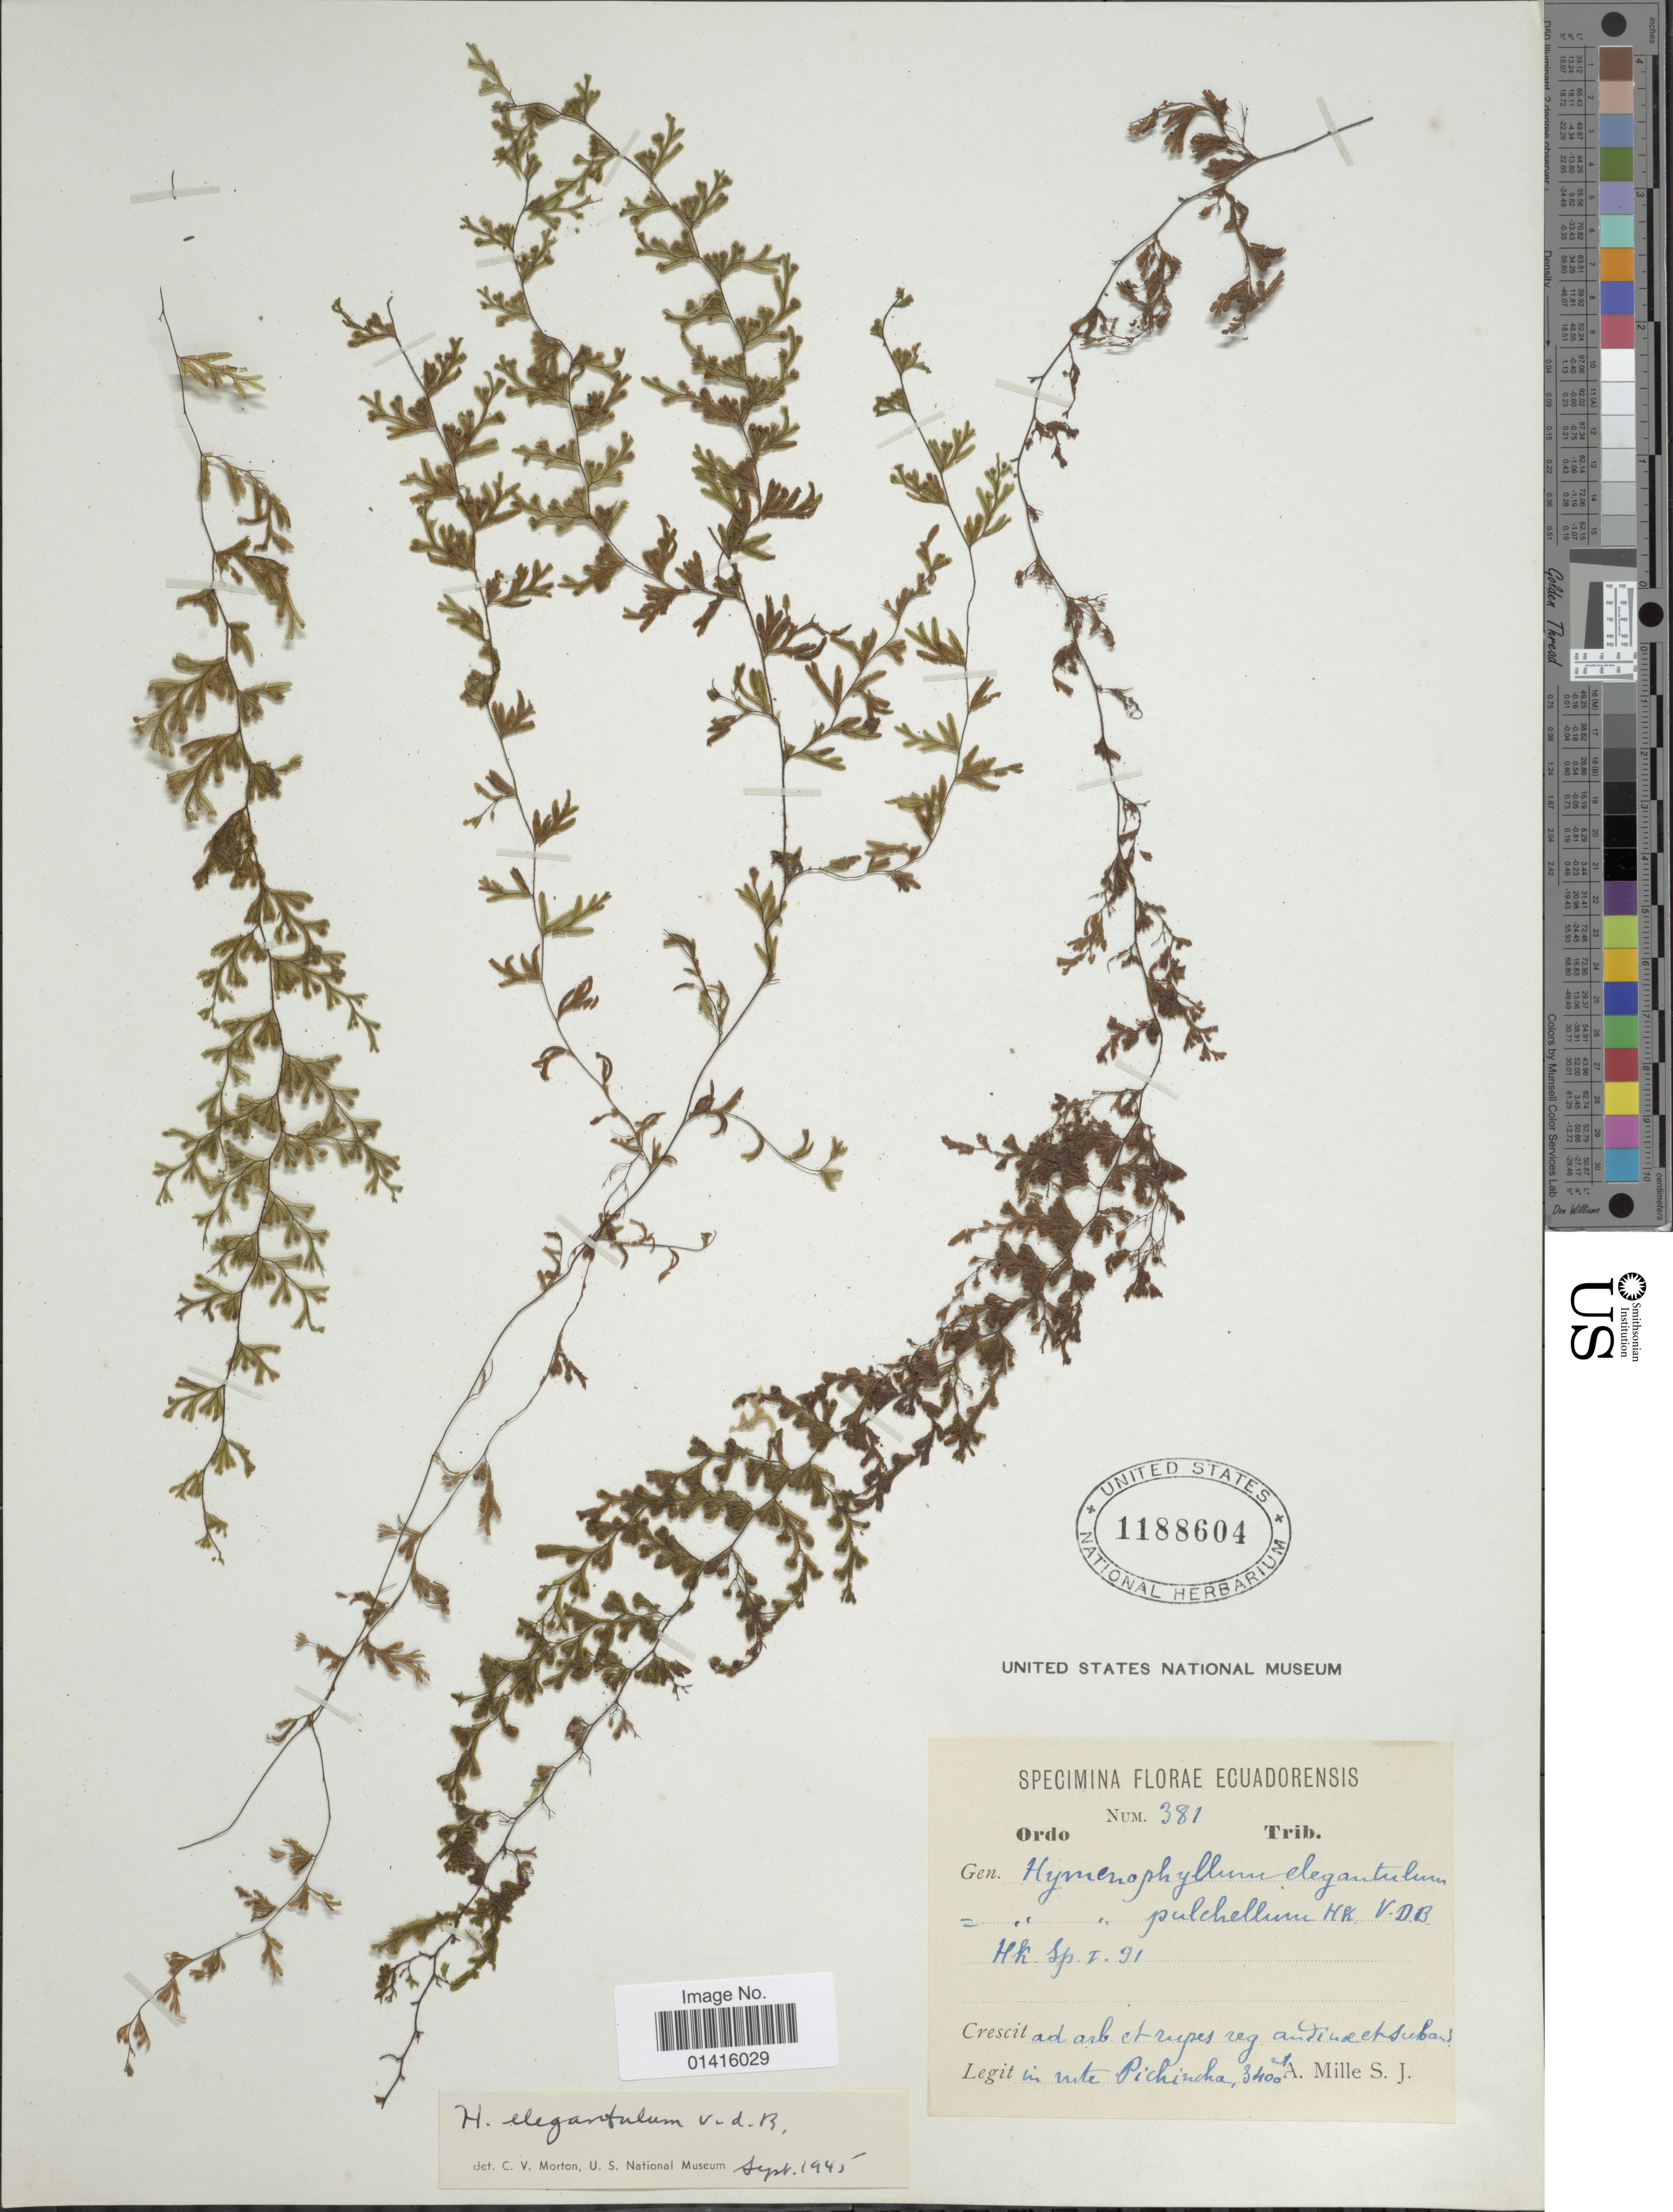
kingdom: Plantae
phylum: Tracheophyta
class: Polypodiopsida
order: Hymenophyllales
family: Hymenophyllaceae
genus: Hymenophyllum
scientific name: Hymenophyllum elegantulum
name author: Bosch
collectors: A. Mille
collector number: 381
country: Ecuador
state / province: Pichincha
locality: in Pichincha Mt.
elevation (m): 3400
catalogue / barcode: US 1188604